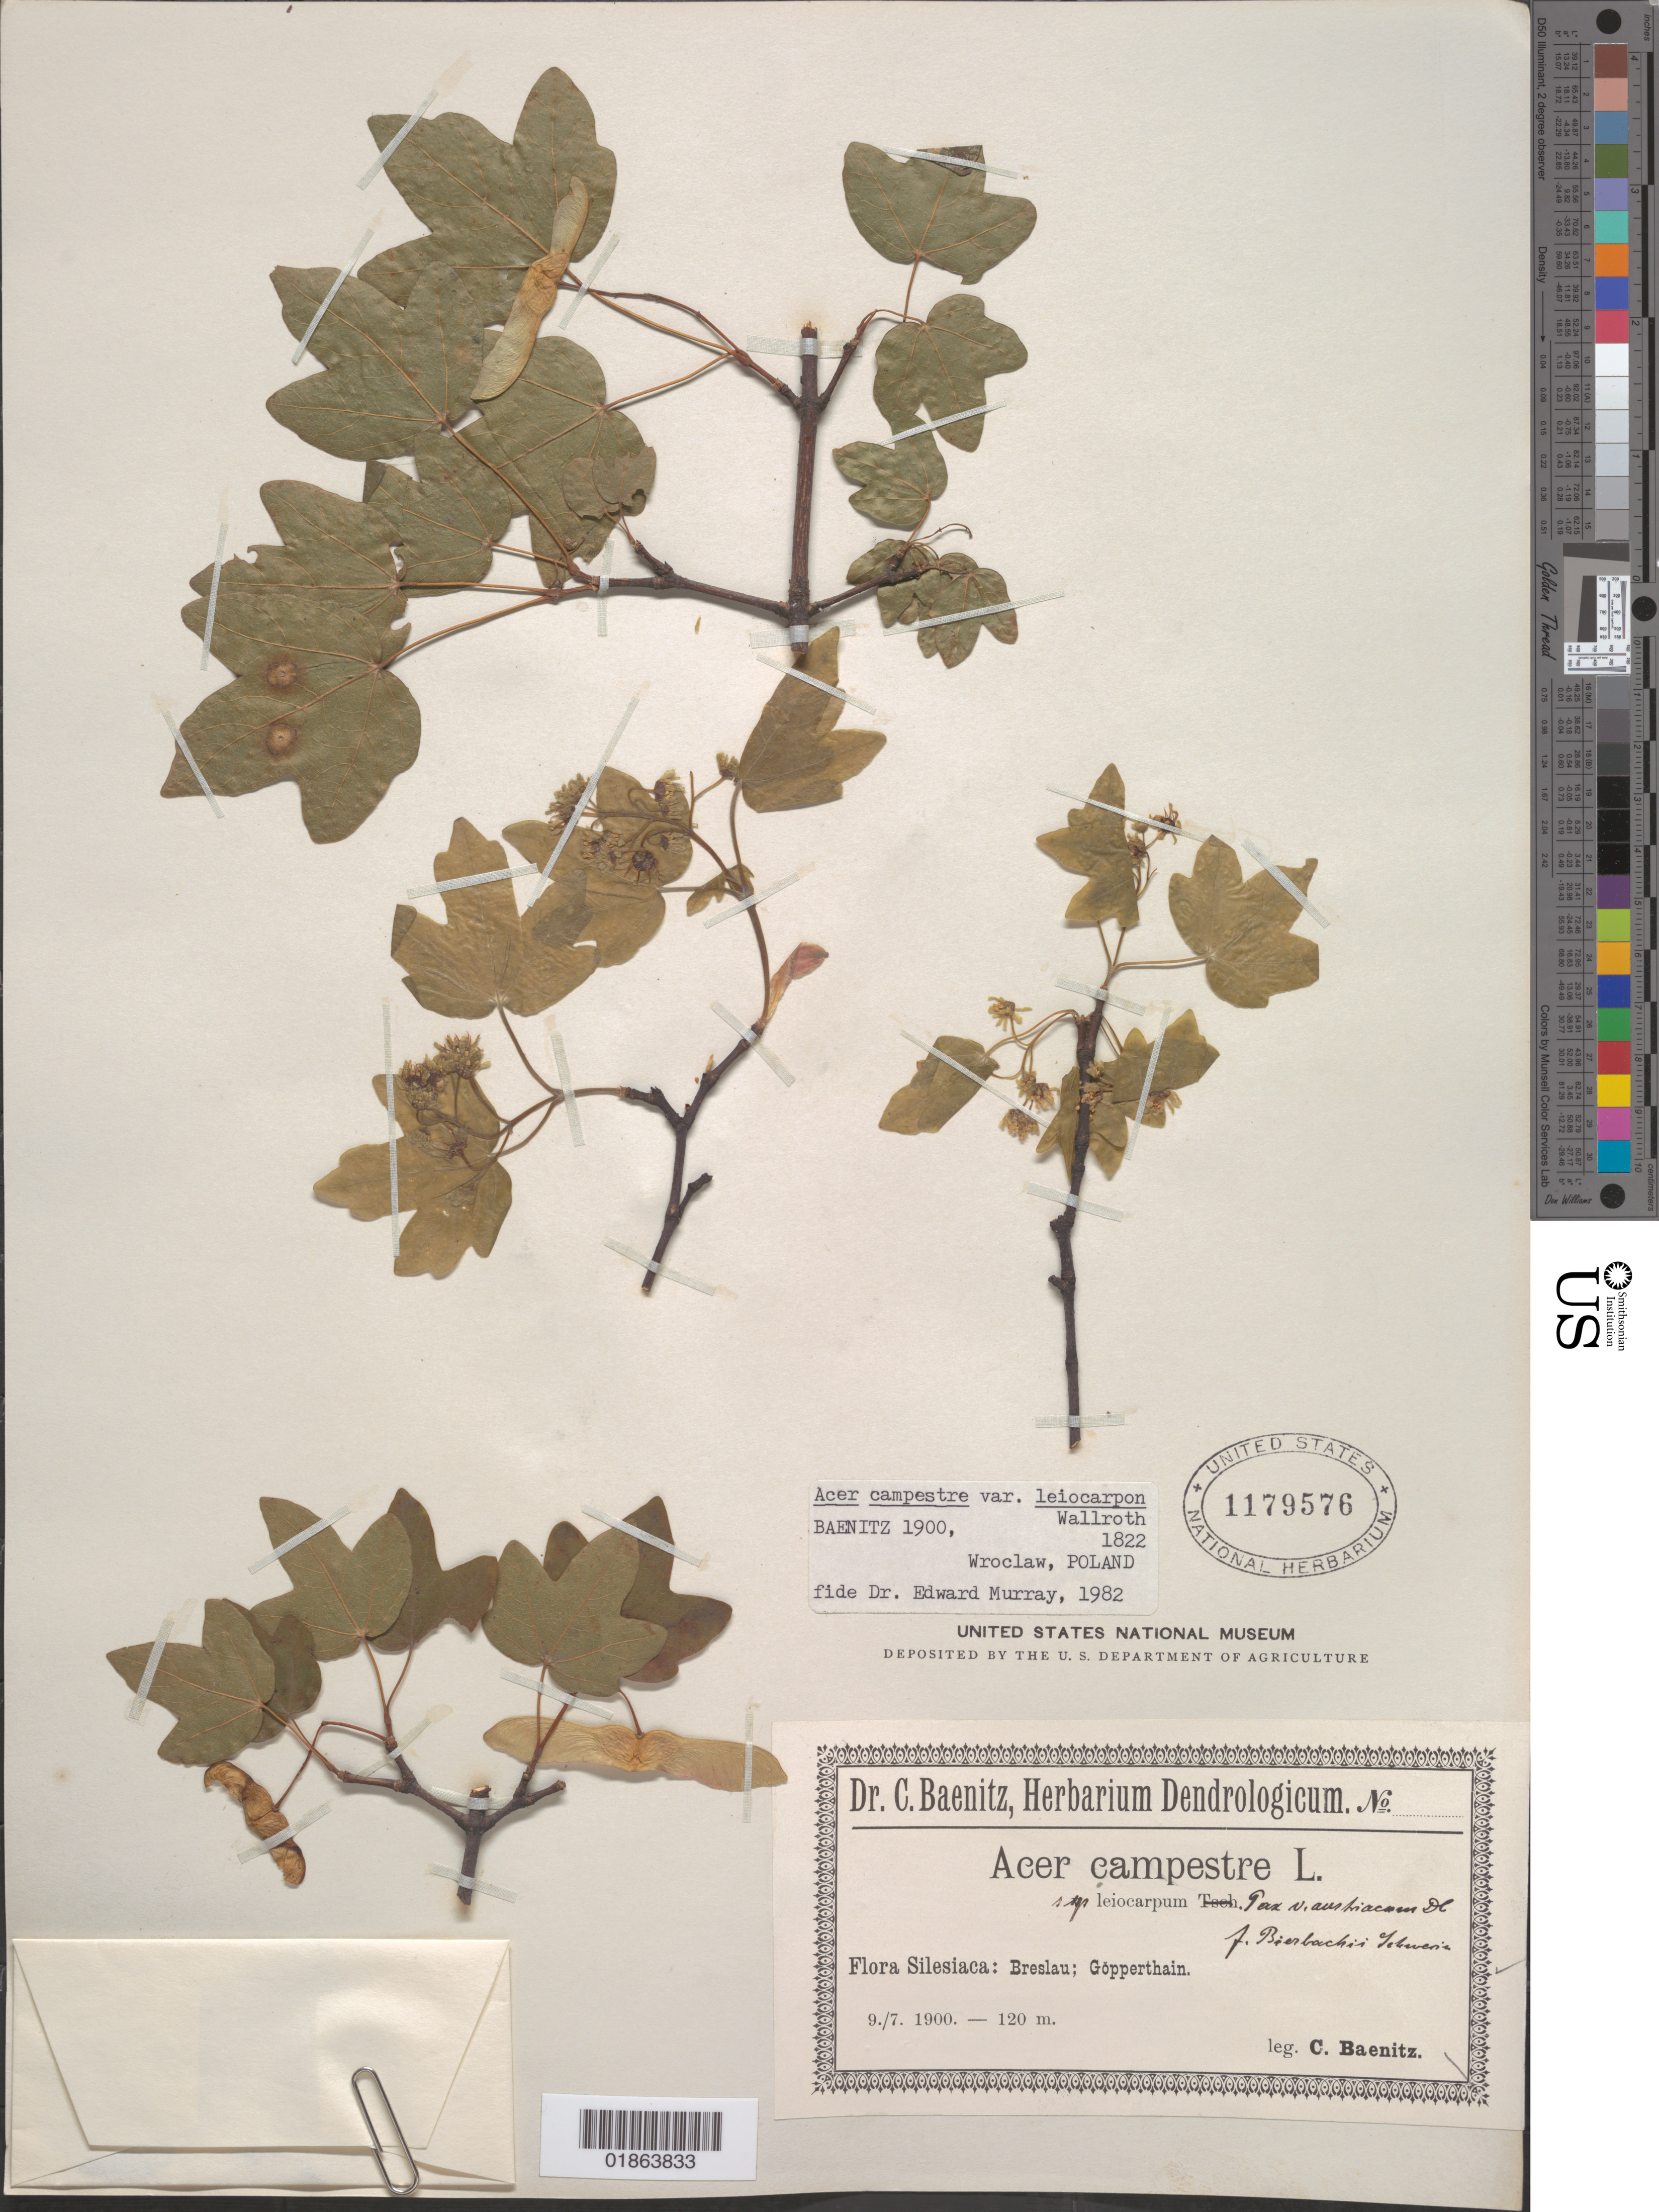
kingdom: Plantae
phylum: Tracheophyta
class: Magnoliopsida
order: Sapindales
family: Sapindaceae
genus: Acer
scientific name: Acer campestre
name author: L.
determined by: Murray, Edward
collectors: C. G. Baenitz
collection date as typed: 9./7. 1900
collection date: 1900-07-09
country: Poland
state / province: Dolnoslaskie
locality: Flora Silesiaca: Breslau; Göpperthain [Silesia: Wroclaw]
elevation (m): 120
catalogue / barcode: US 1179576